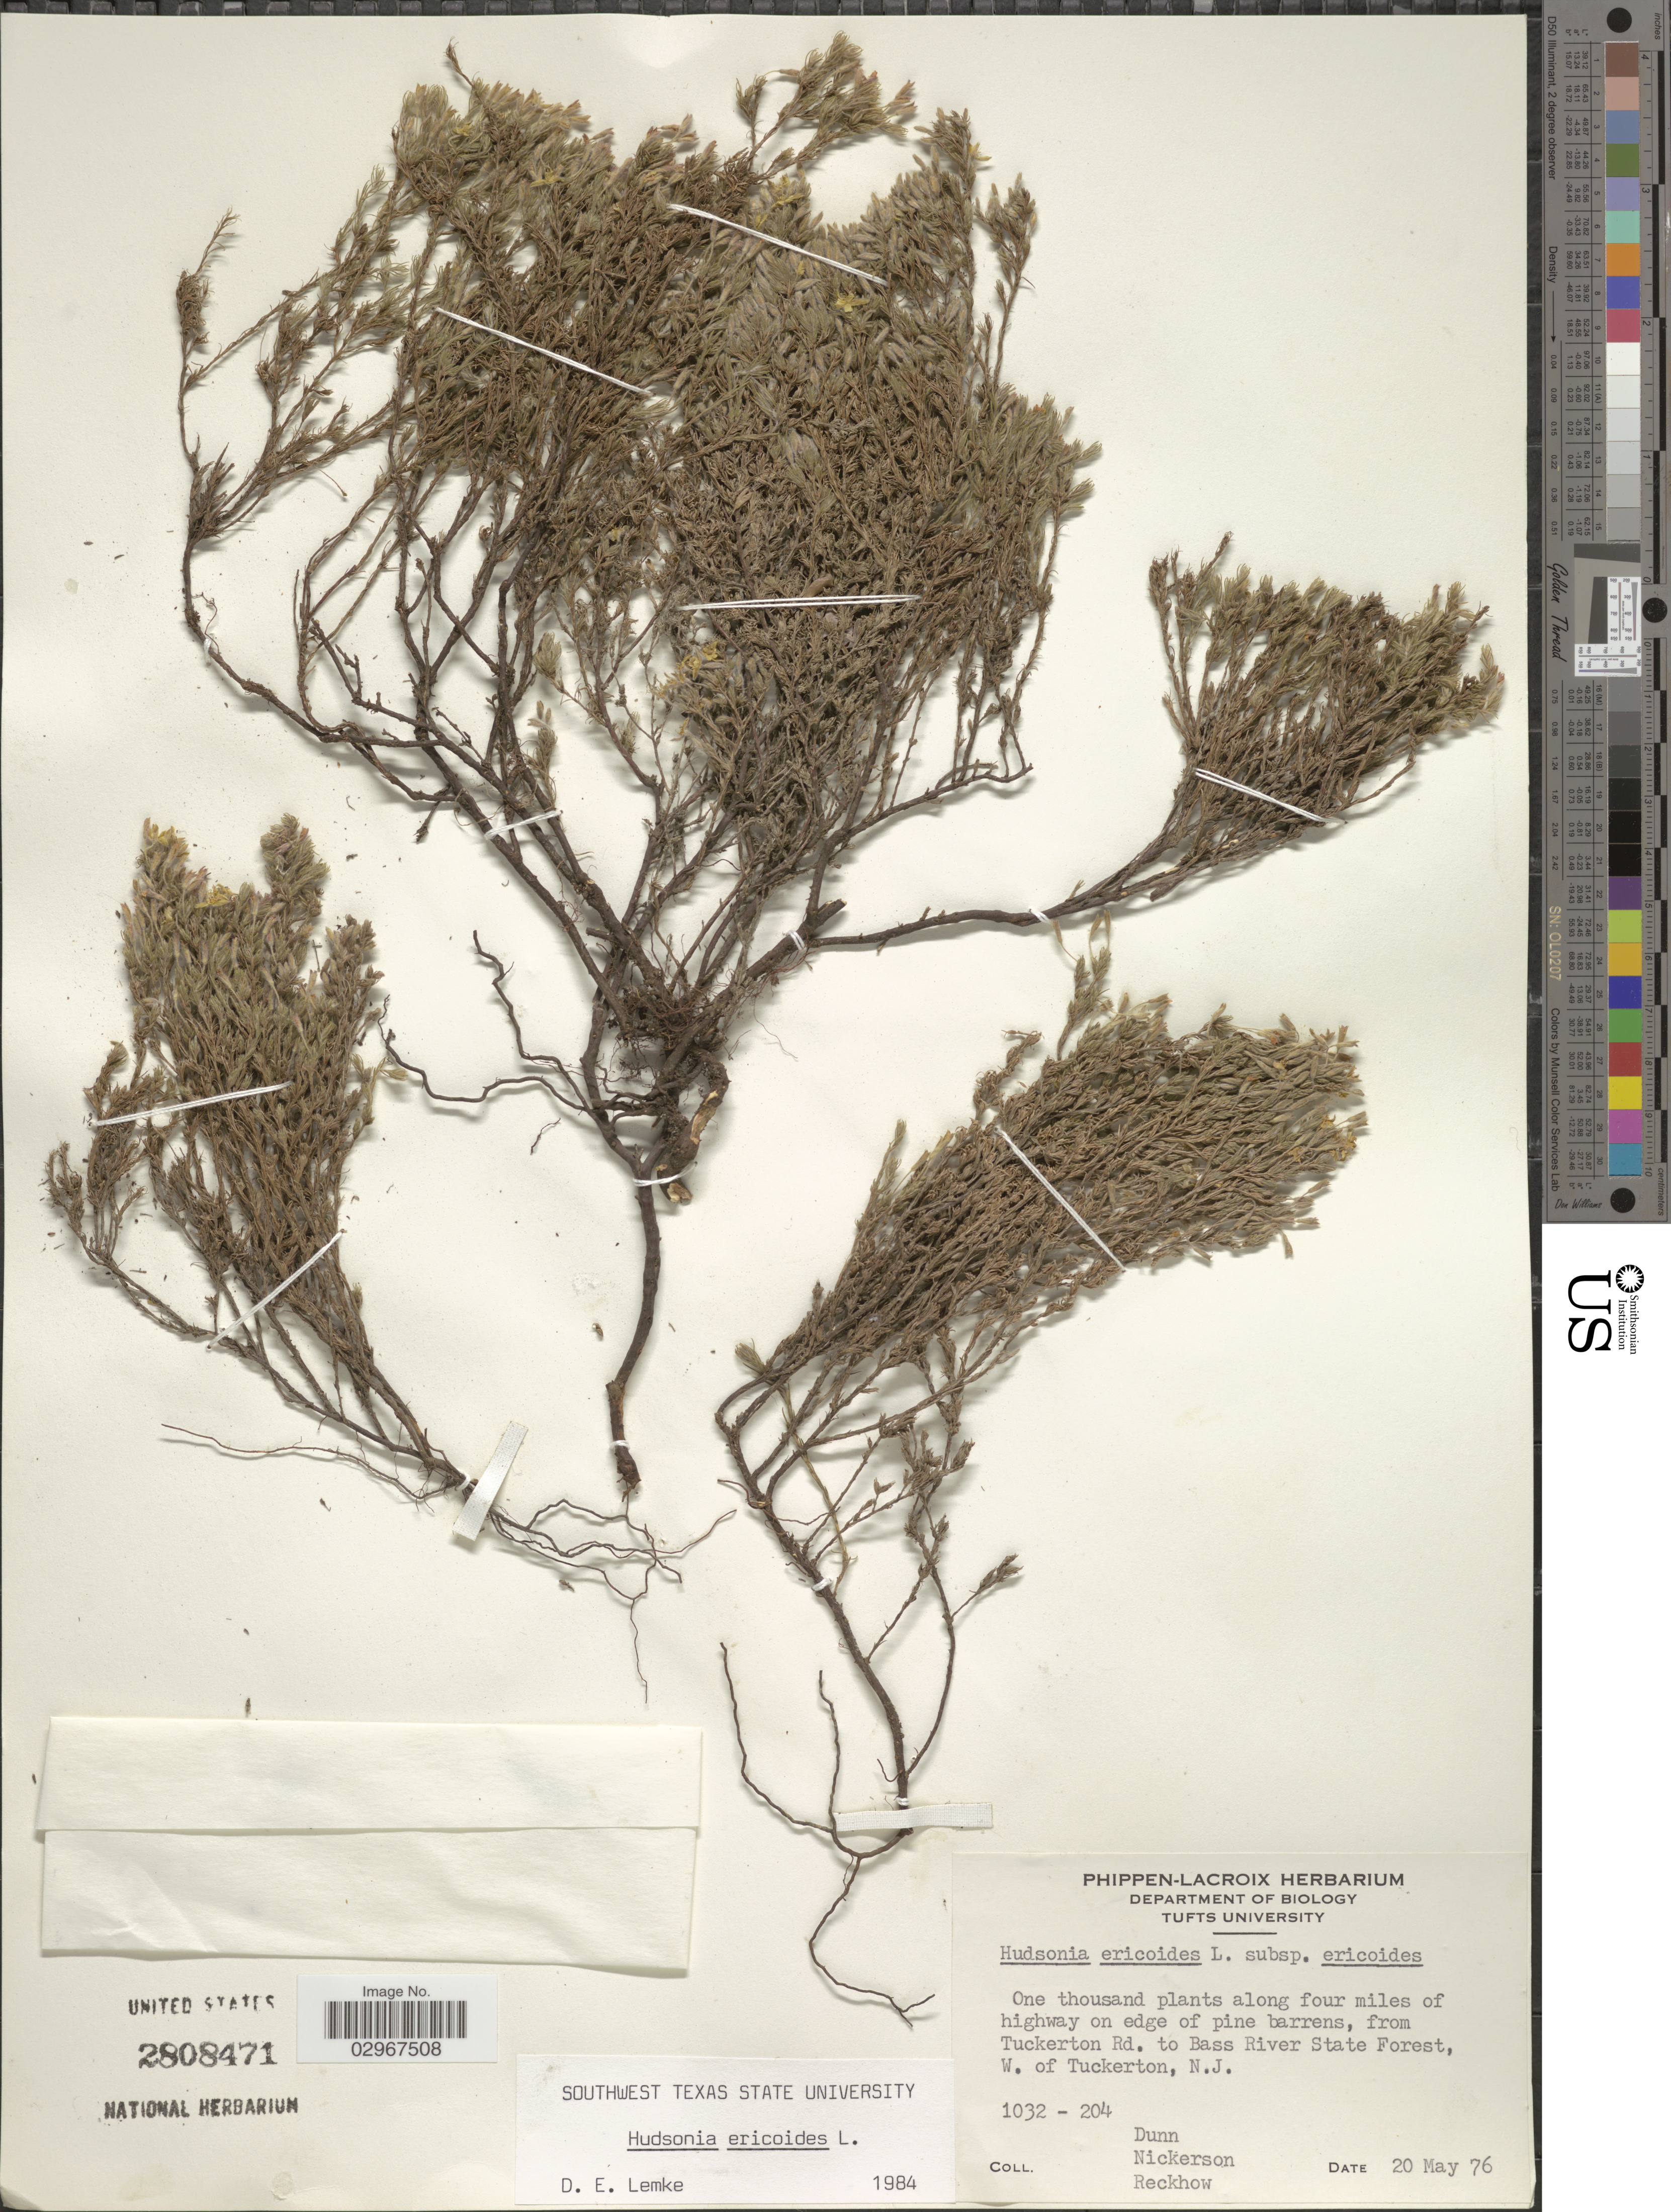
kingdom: Plantae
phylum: Tracheophyta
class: Magnoliopsida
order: Malvales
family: Cistaceae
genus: Hudsonia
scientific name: Hudsonia ericoides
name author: L.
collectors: -- Dunn, Nickerson, -- & Reckhow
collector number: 1032-204?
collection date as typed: Transcribed d/m/y: 20/5/76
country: United States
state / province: New Jersey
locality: Along four miles of highway on edge of pine barrens, from Tuckerton Rd. to Bass River State Forest, W. of Tuckerton, N.J.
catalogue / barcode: US 2808471